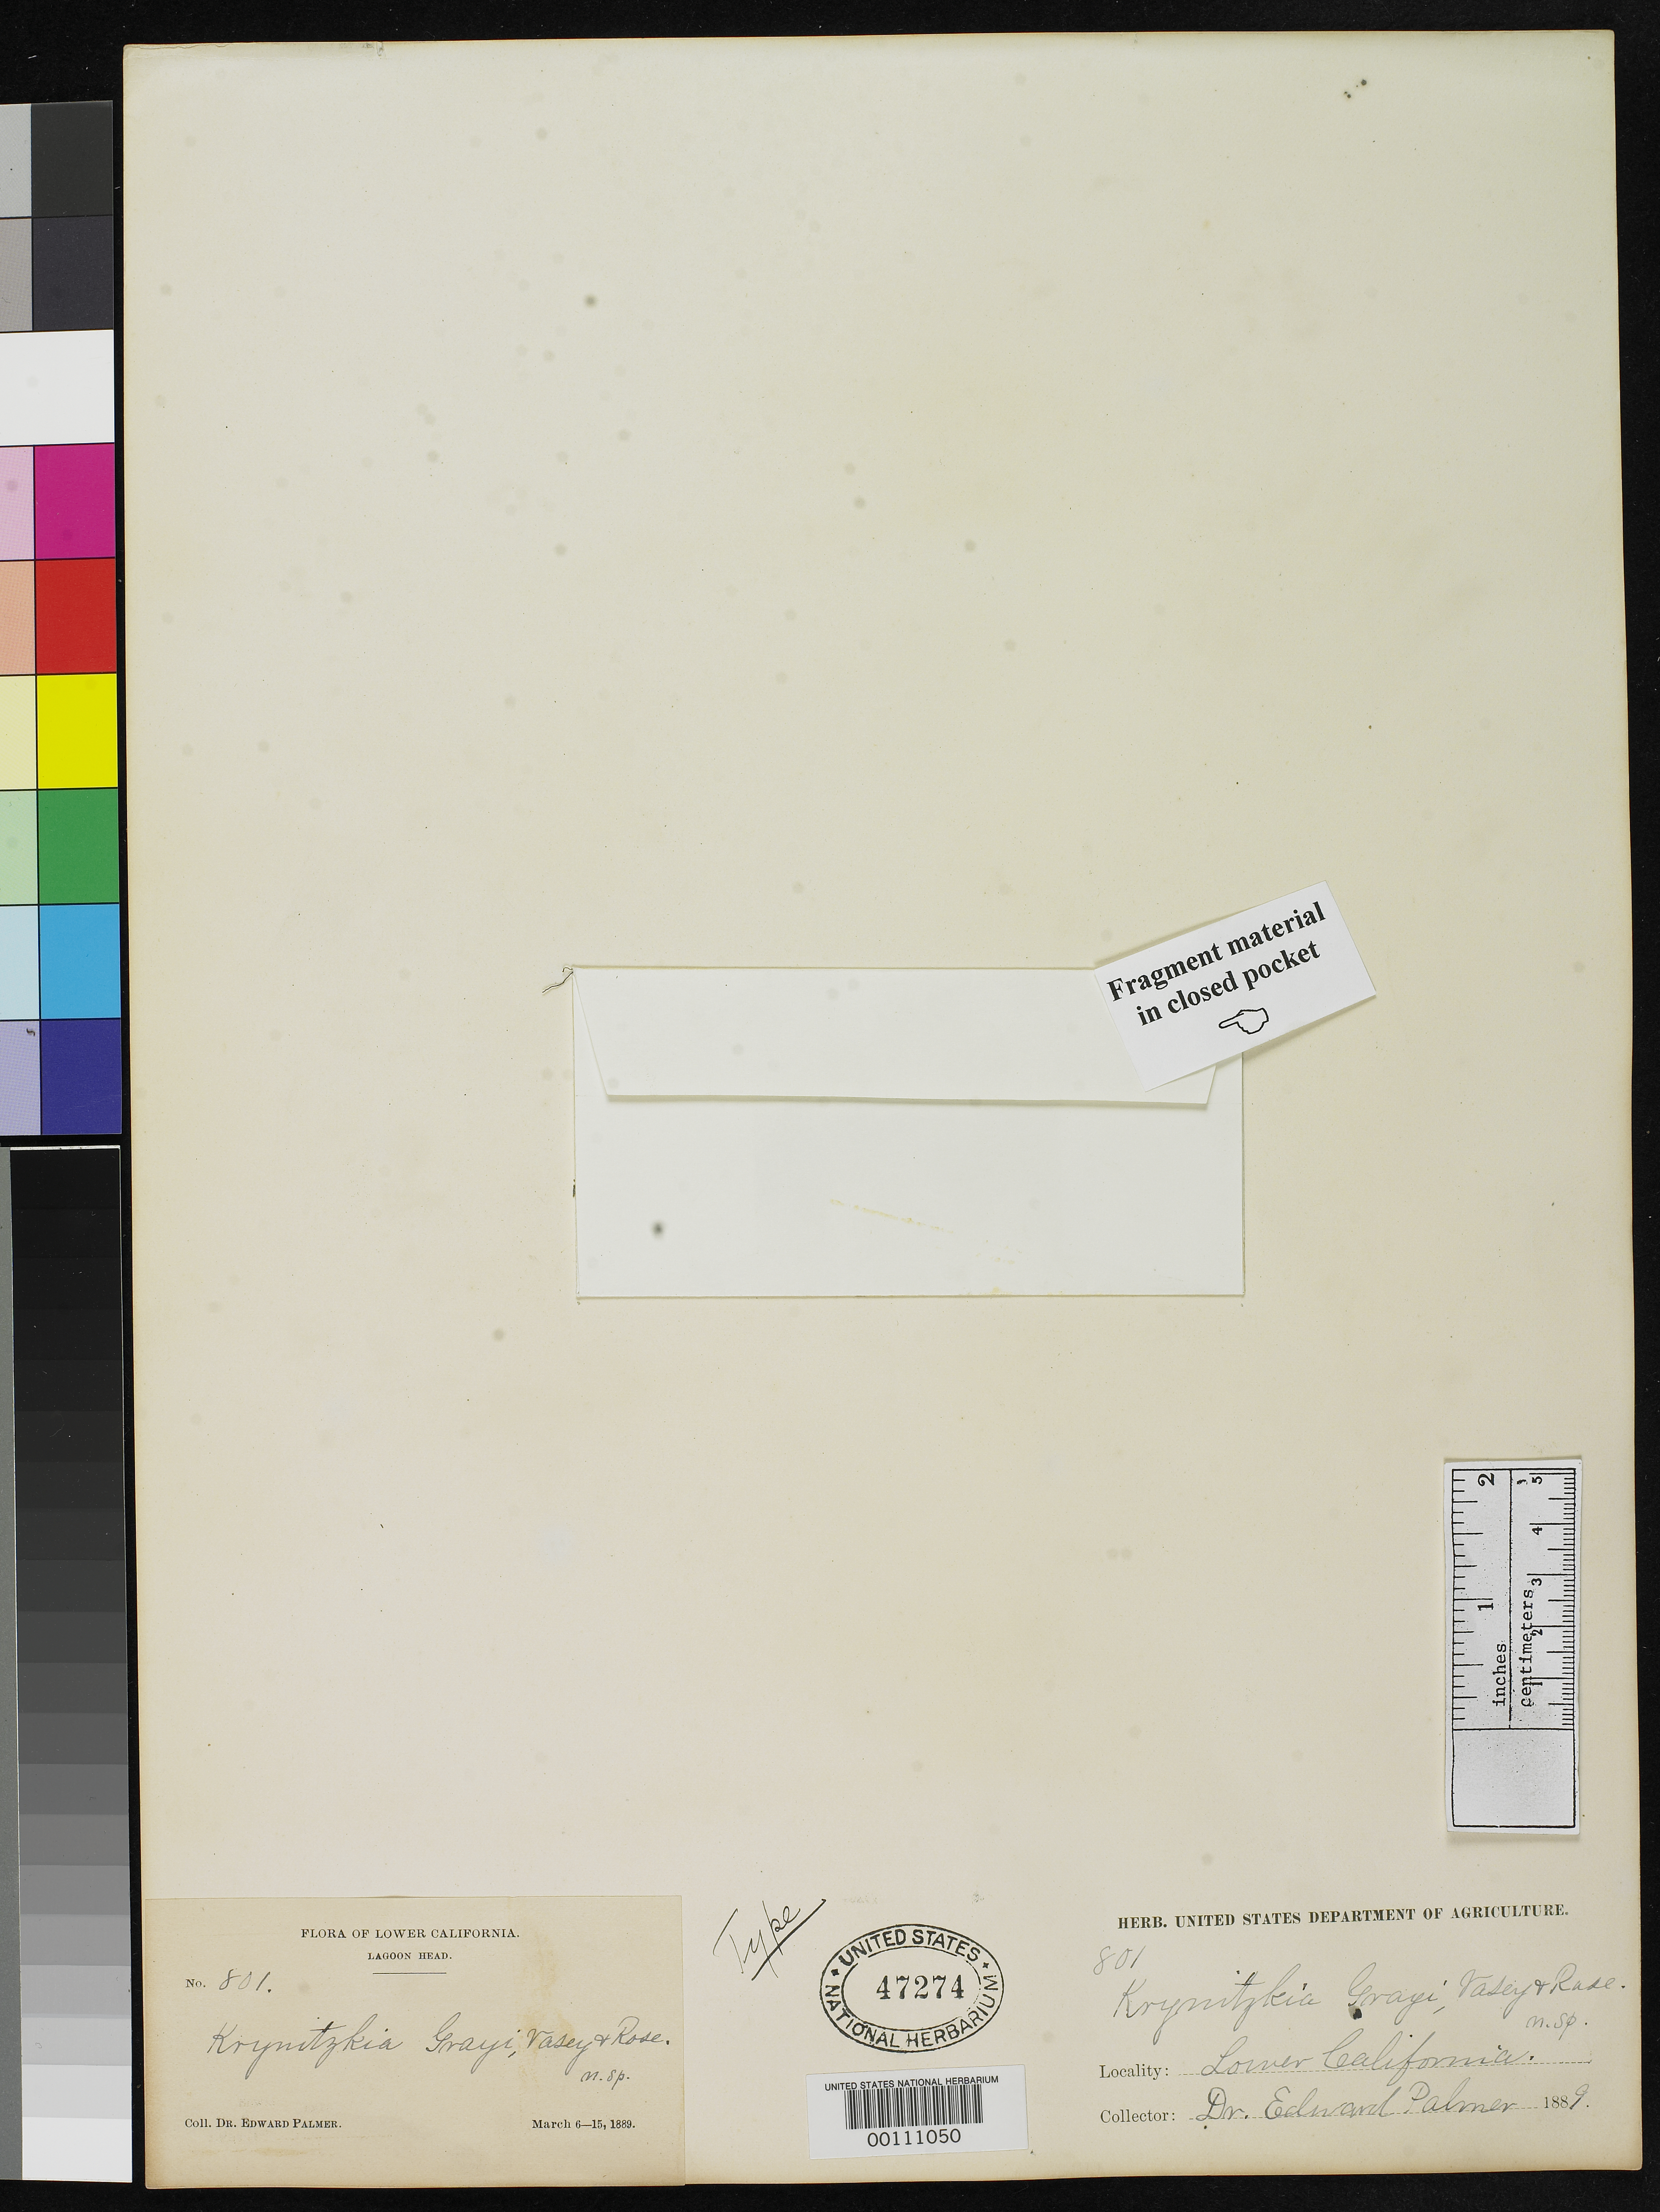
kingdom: Plantae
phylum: Tracheophyta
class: Magnoliopsida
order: Boraginales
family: Boraginaceae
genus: Krynitzkia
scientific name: Krynitzkia grayi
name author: Vasey & Rose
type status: Type Collection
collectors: E. Palmer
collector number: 801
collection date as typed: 06 Mar 1889 to 15 Mar 1889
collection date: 1889-03-06/1889-03-15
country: Mexico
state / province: Baja California Norte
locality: Lagoon Head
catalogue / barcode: US 47274